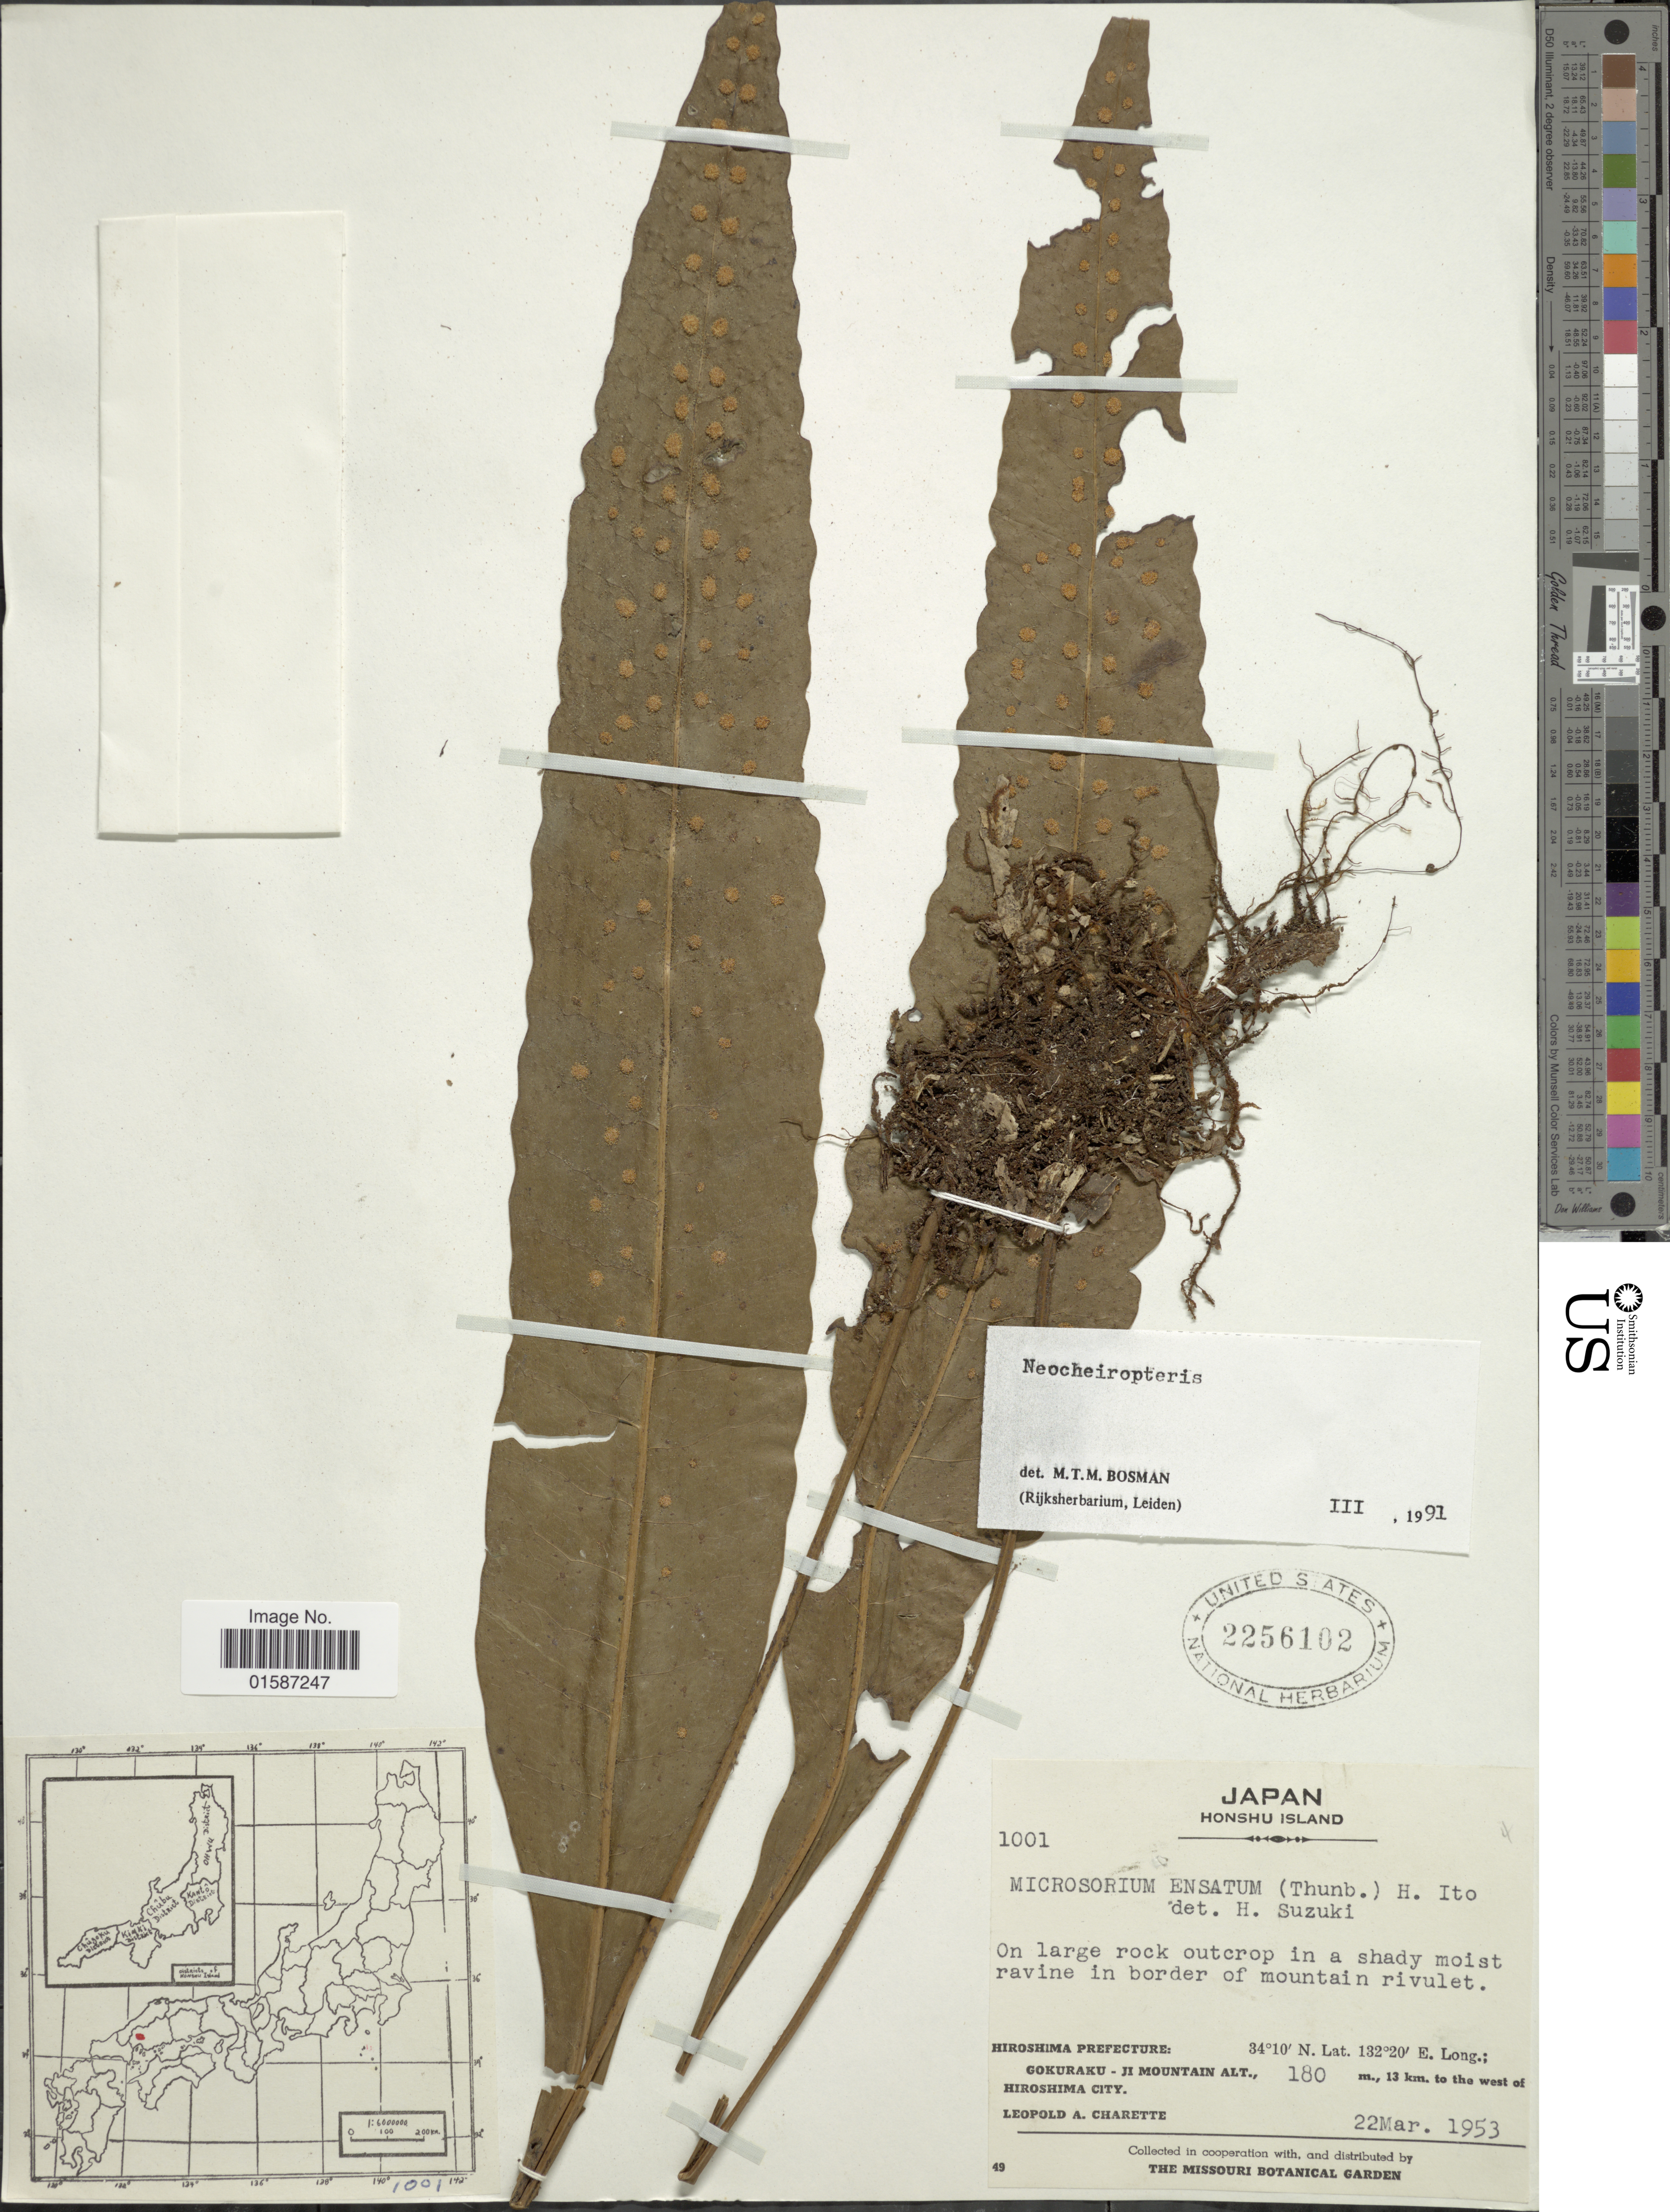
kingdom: Plantae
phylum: Tracheophyta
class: Polypodiopsida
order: Polypodiales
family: Polypodiaceae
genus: Neolepisorus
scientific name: Neolepisorus ensatus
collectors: L. A. Charette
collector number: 1001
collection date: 1953-03-22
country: Japan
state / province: Hirosima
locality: Honshu Island, Hiroshima prefecture: Gokuraku- Ji Mountain, 13 km. to the west of Hiroshima City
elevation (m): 180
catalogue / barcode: US 2256102